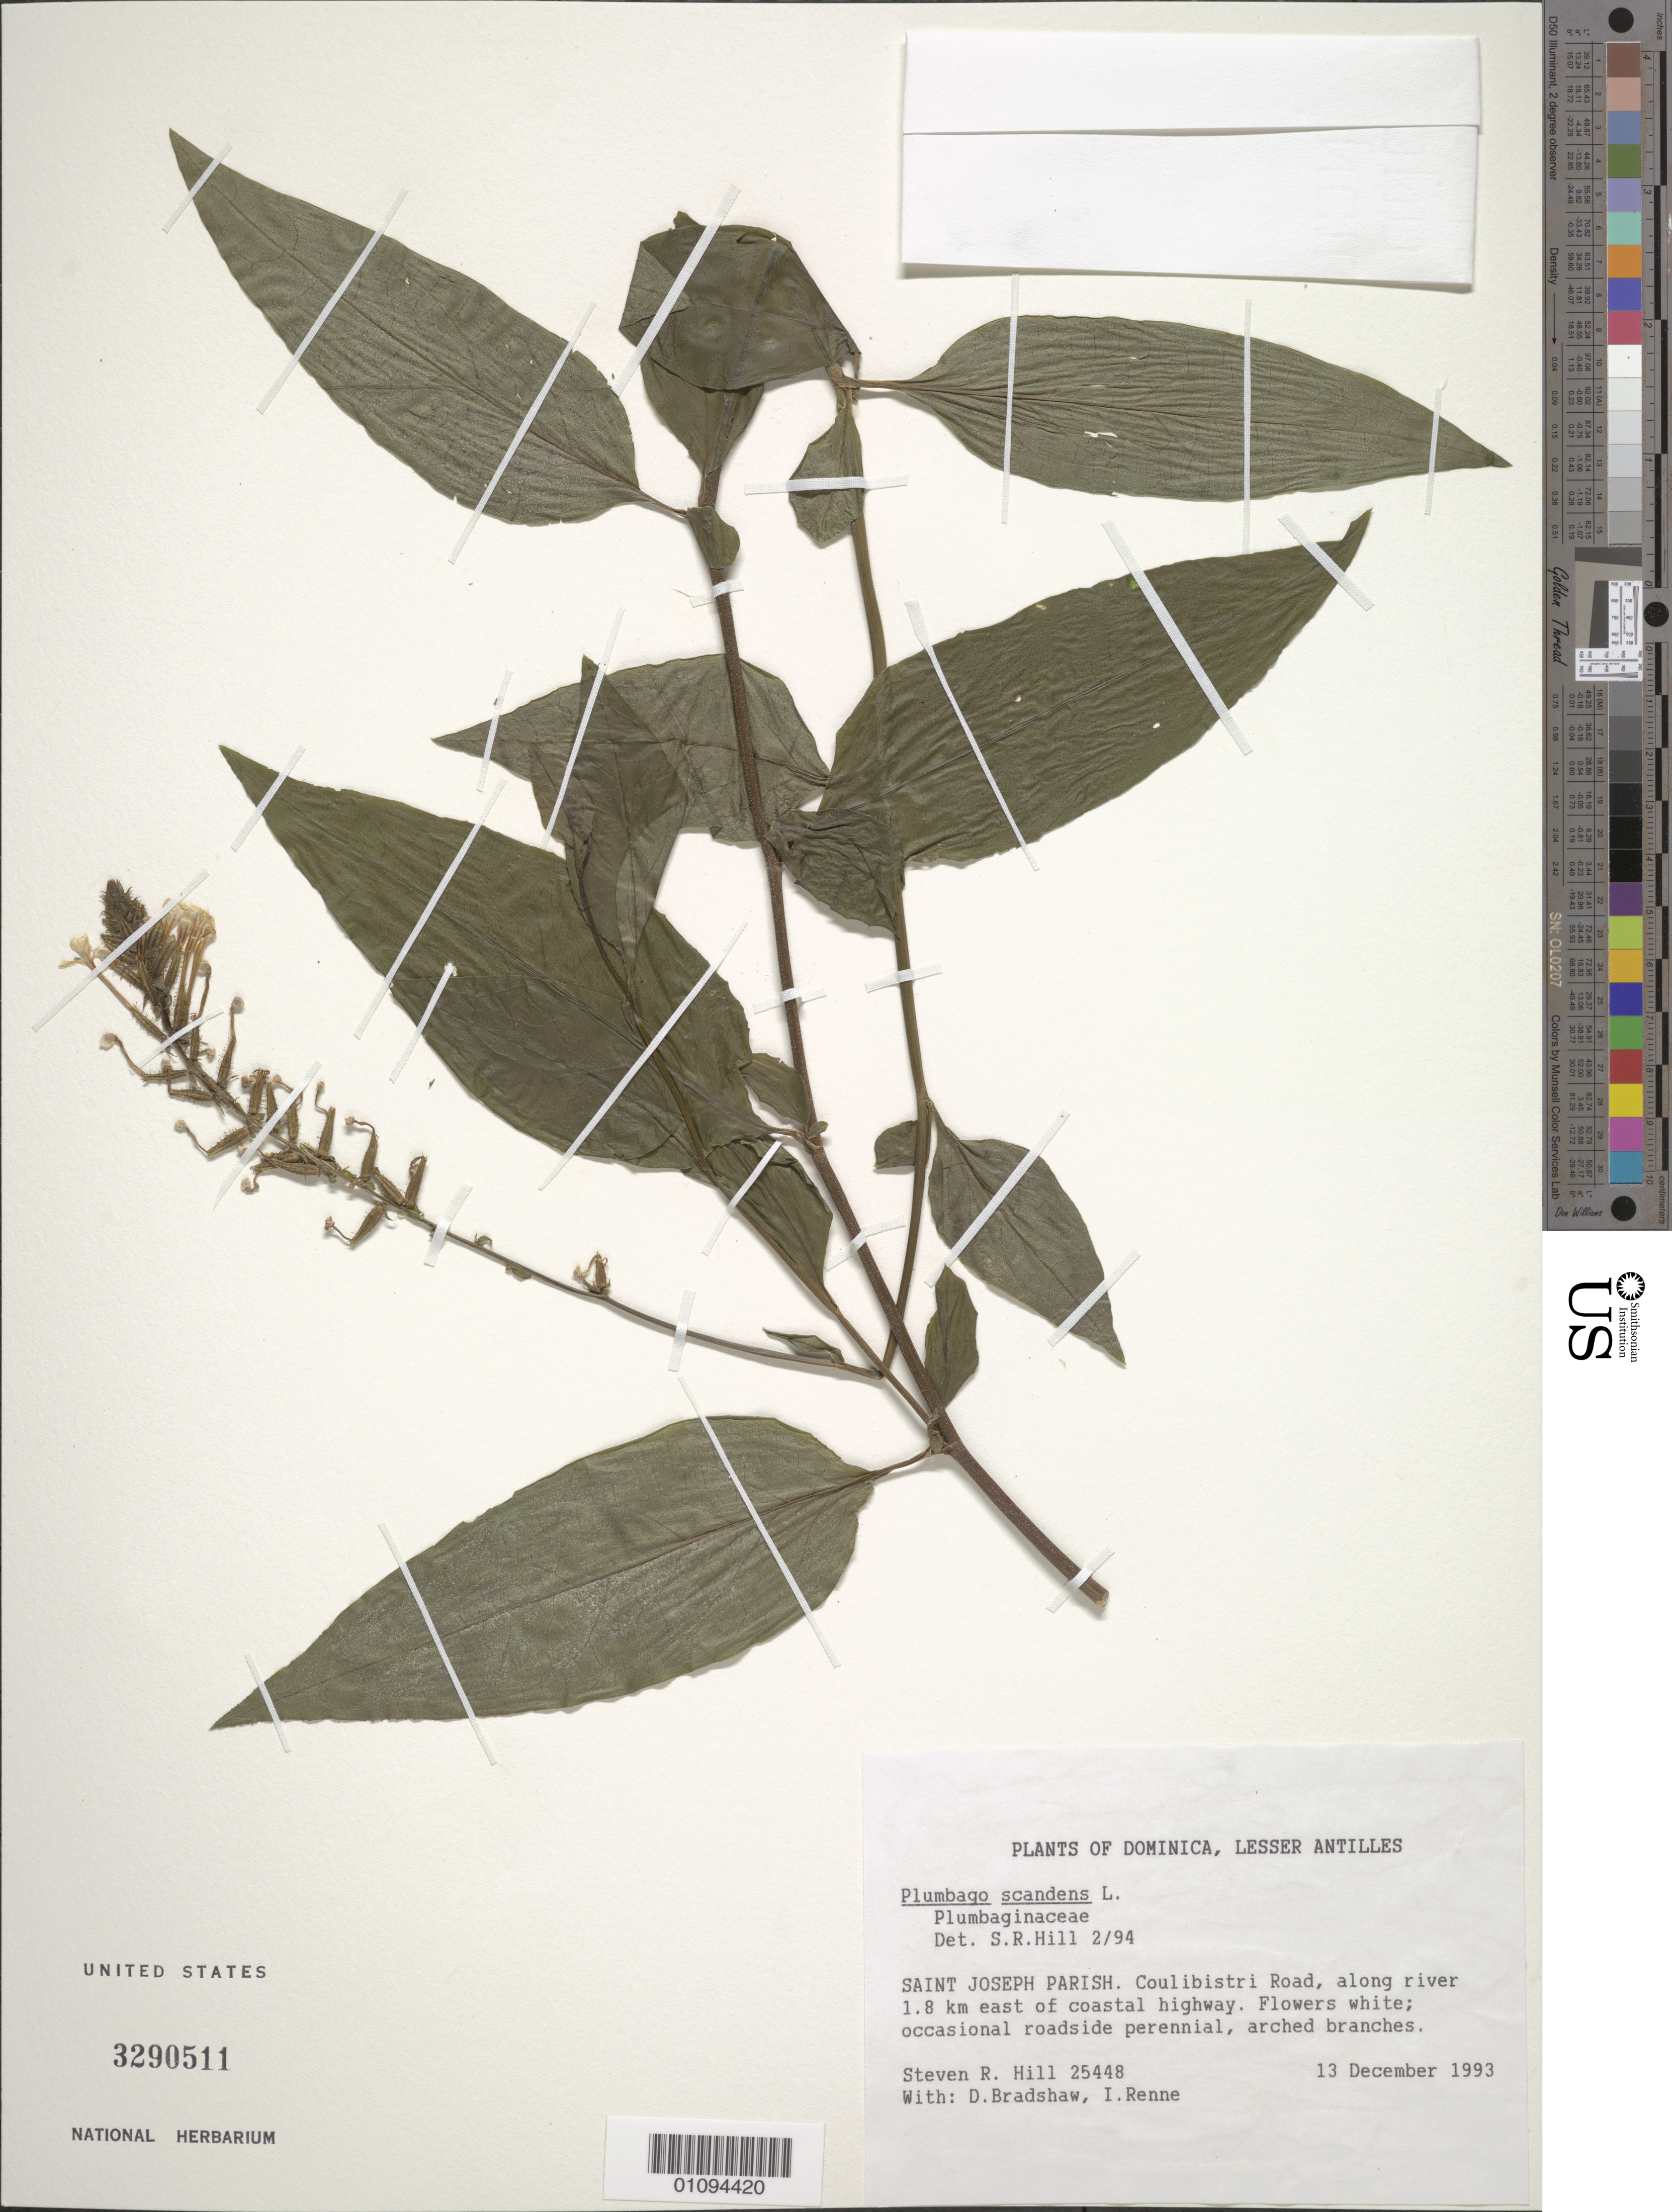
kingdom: Plantae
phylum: Tracheophyta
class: Magnoliopsida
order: Caryophyllales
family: Plumbaginaceae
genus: Plumbago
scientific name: Plumbago scandens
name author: L.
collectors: S. R. Hill, D. Bradshaw & I. Renne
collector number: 25448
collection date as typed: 13 Dec 1993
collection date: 1993-12-13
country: Dominica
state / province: St. Joseph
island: Dominica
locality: Coulibistri Road, along river 1.8 km. E of coastal highway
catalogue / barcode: US 3290511